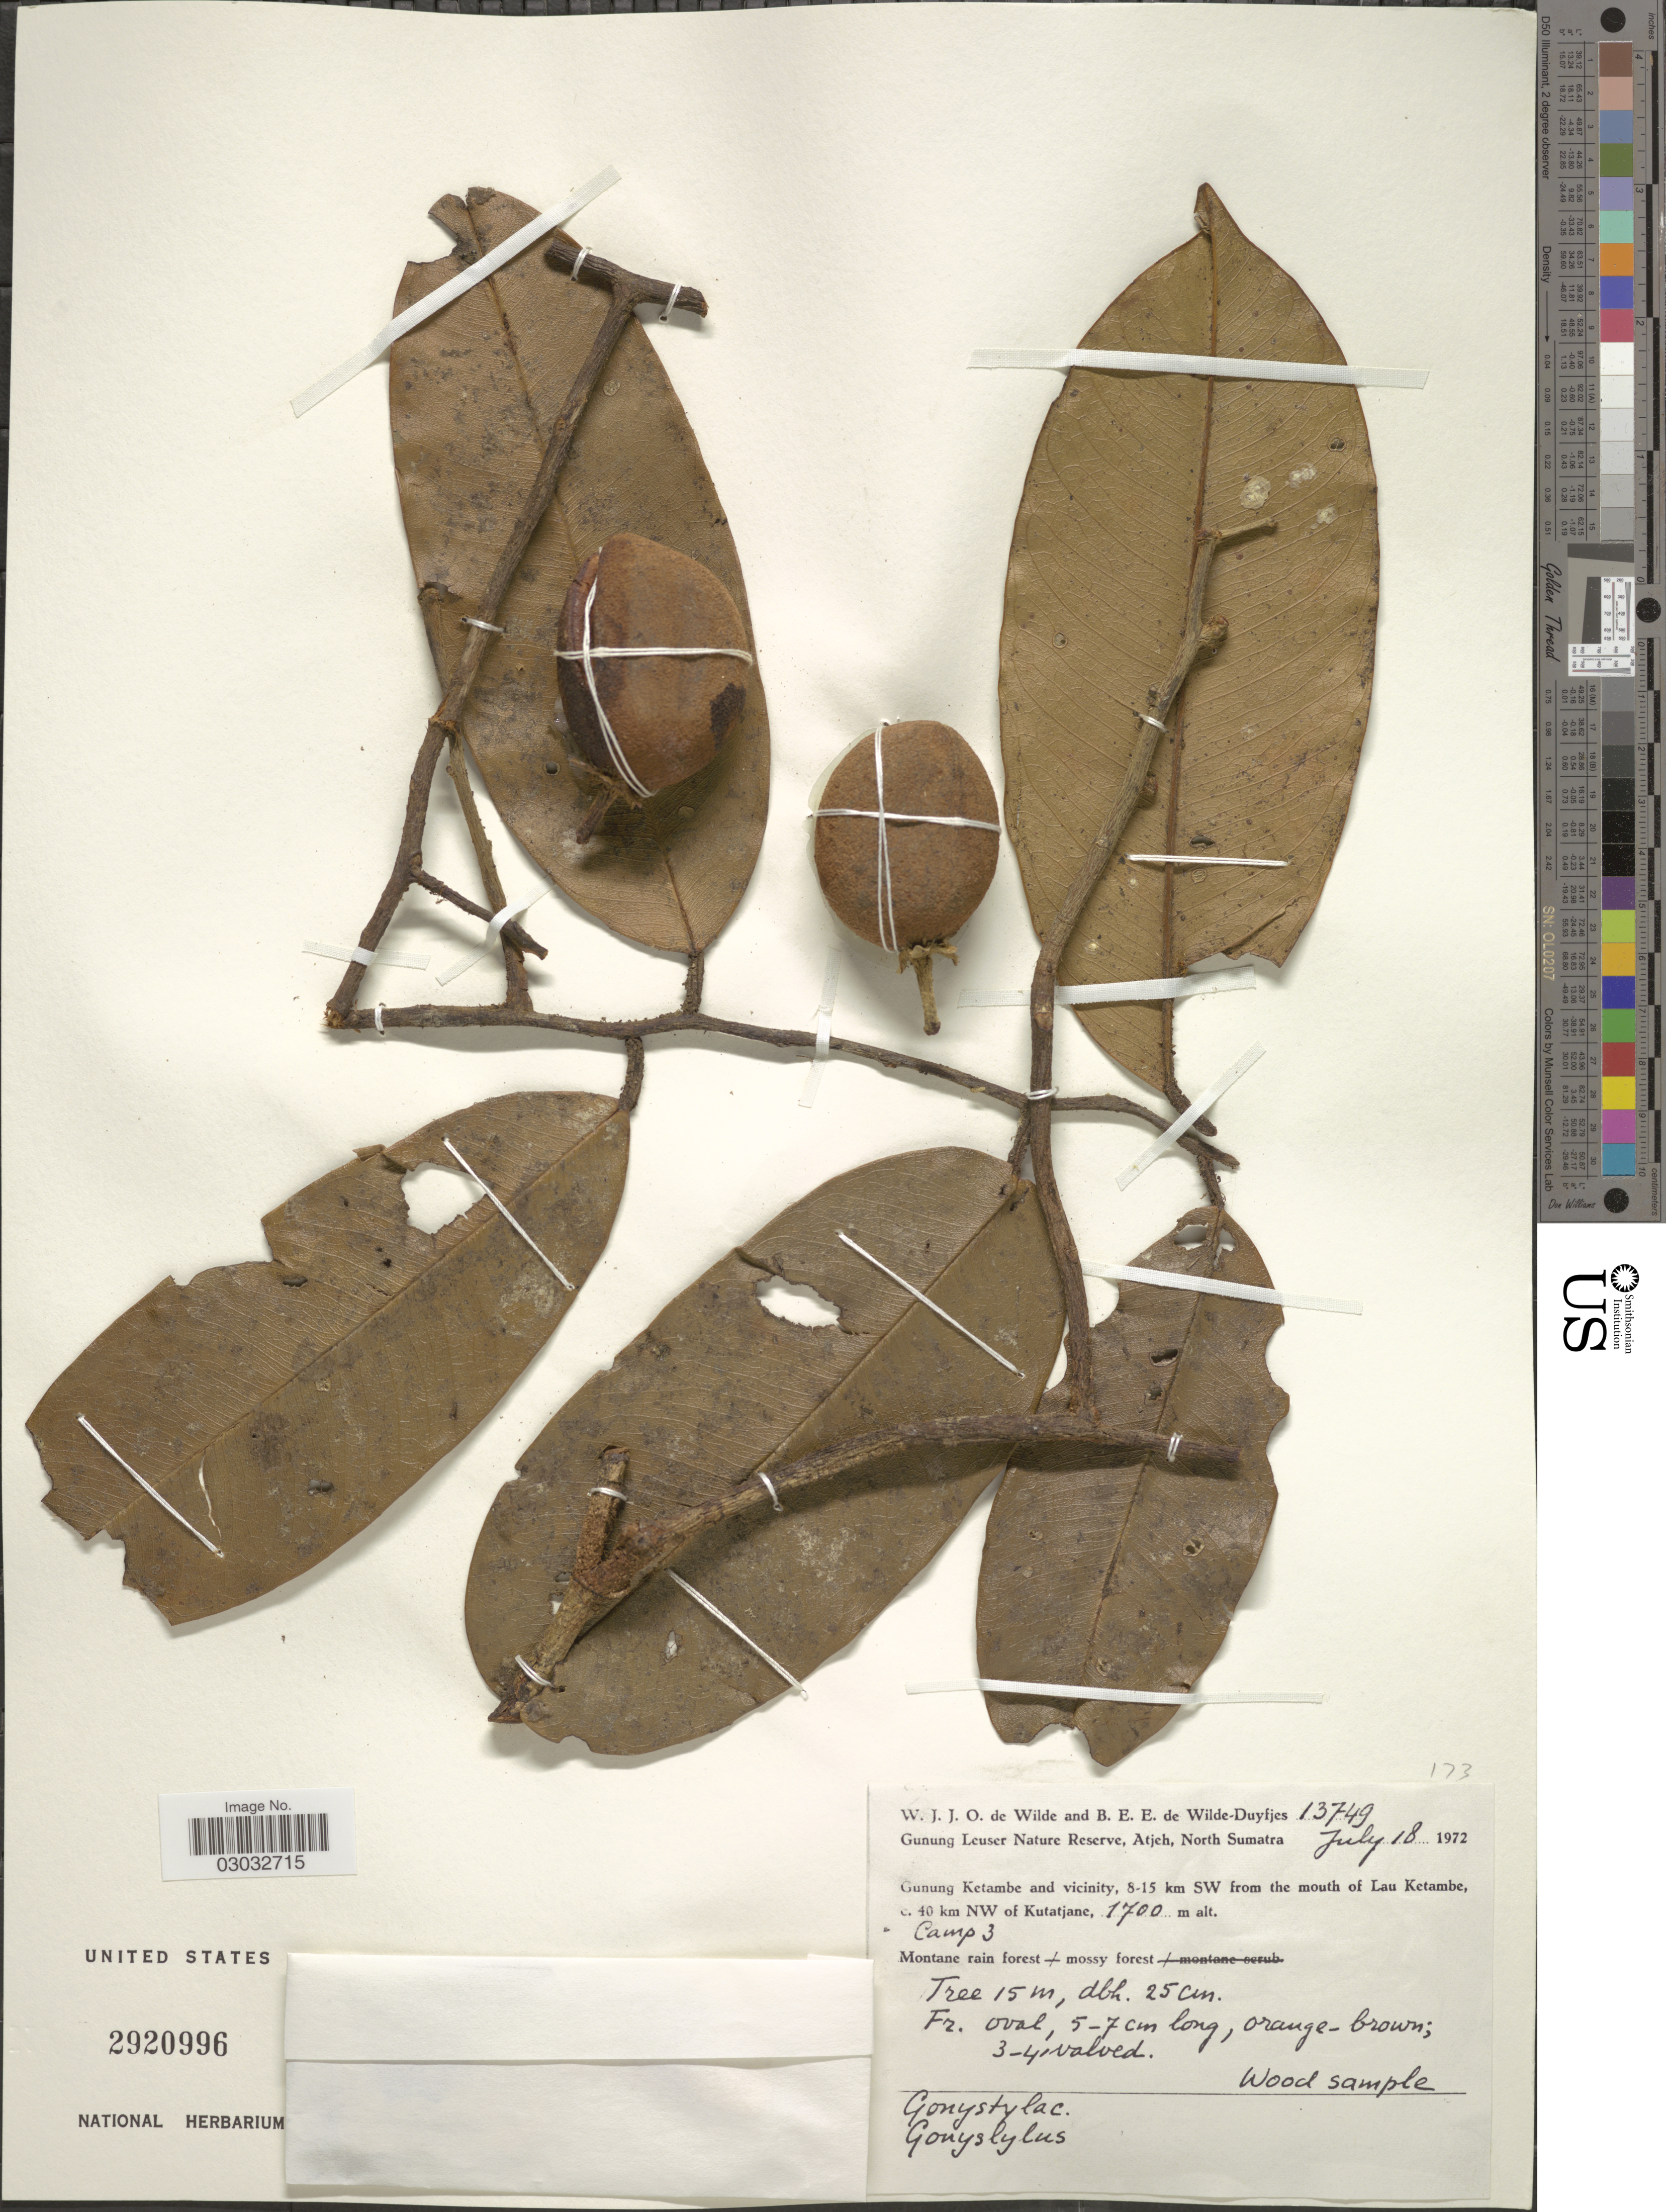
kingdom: Plantae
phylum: Tracheophyta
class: Magnoliopsida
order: Malvales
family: Thymelaeaceae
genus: Gonystylus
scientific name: Gonystylus sp.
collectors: W. J. de Wilde & B. E. de Wilde-Duyfjes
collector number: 13749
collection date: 1972-07-18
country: Indonesia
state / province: Sumatra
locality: Gunung Leuser Nature Reserve, Atjeh, North Sumatra. Gunung Ketambe and vicinity, 8-15 km SW from the mouth of Lau Ketambe, c. 40 km NW of Kutatjane, Camp 3.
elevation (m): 1700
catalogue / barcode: US 2920996